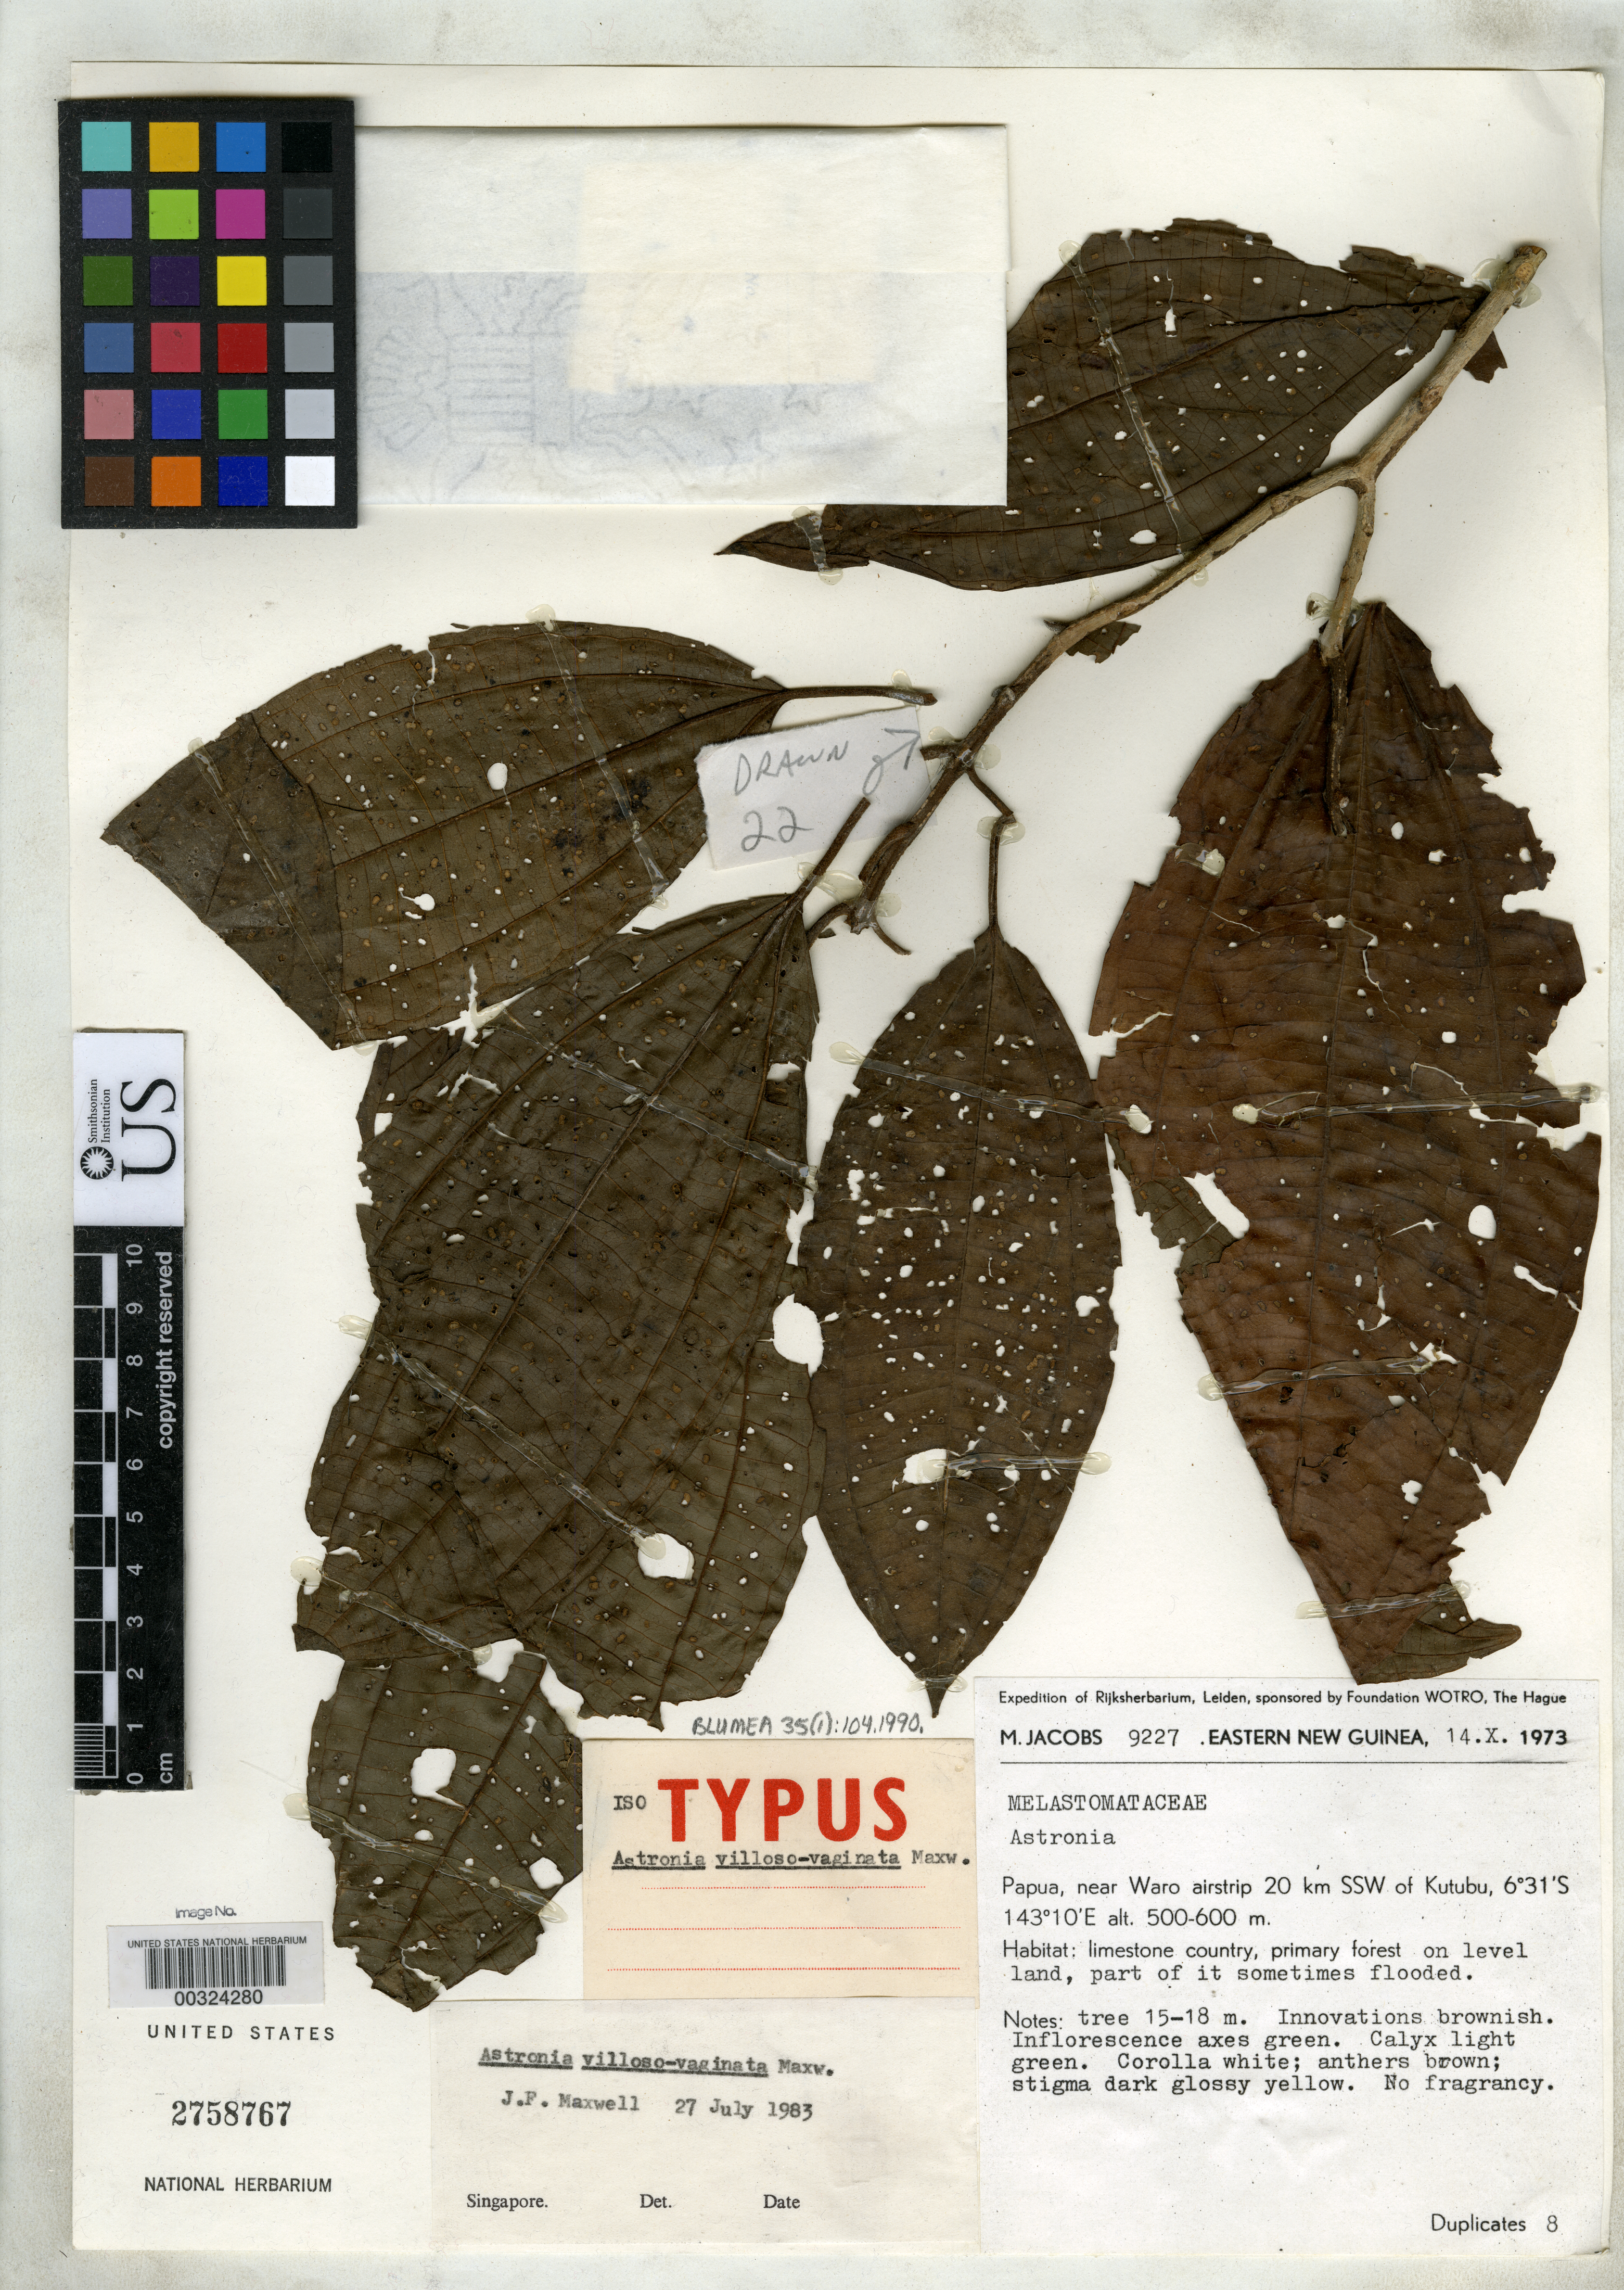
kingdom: Plantae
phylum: Tracheophyta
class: Magnoliopsida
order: Myrtales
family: Melastomataceae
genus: Astronia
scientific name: Astronia villoso-vaginata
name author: J.F. Maxwell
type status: Isotype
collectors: M. R. Jacobs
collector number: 9227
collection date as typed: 14 Oct 1973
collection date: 1973-10-14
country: Papua New Guinea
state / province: Western Highlands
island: New Guinea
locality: Near Waro airstrip 20 km SSW of Kutubu.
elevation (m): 500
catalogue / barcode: US 2758767